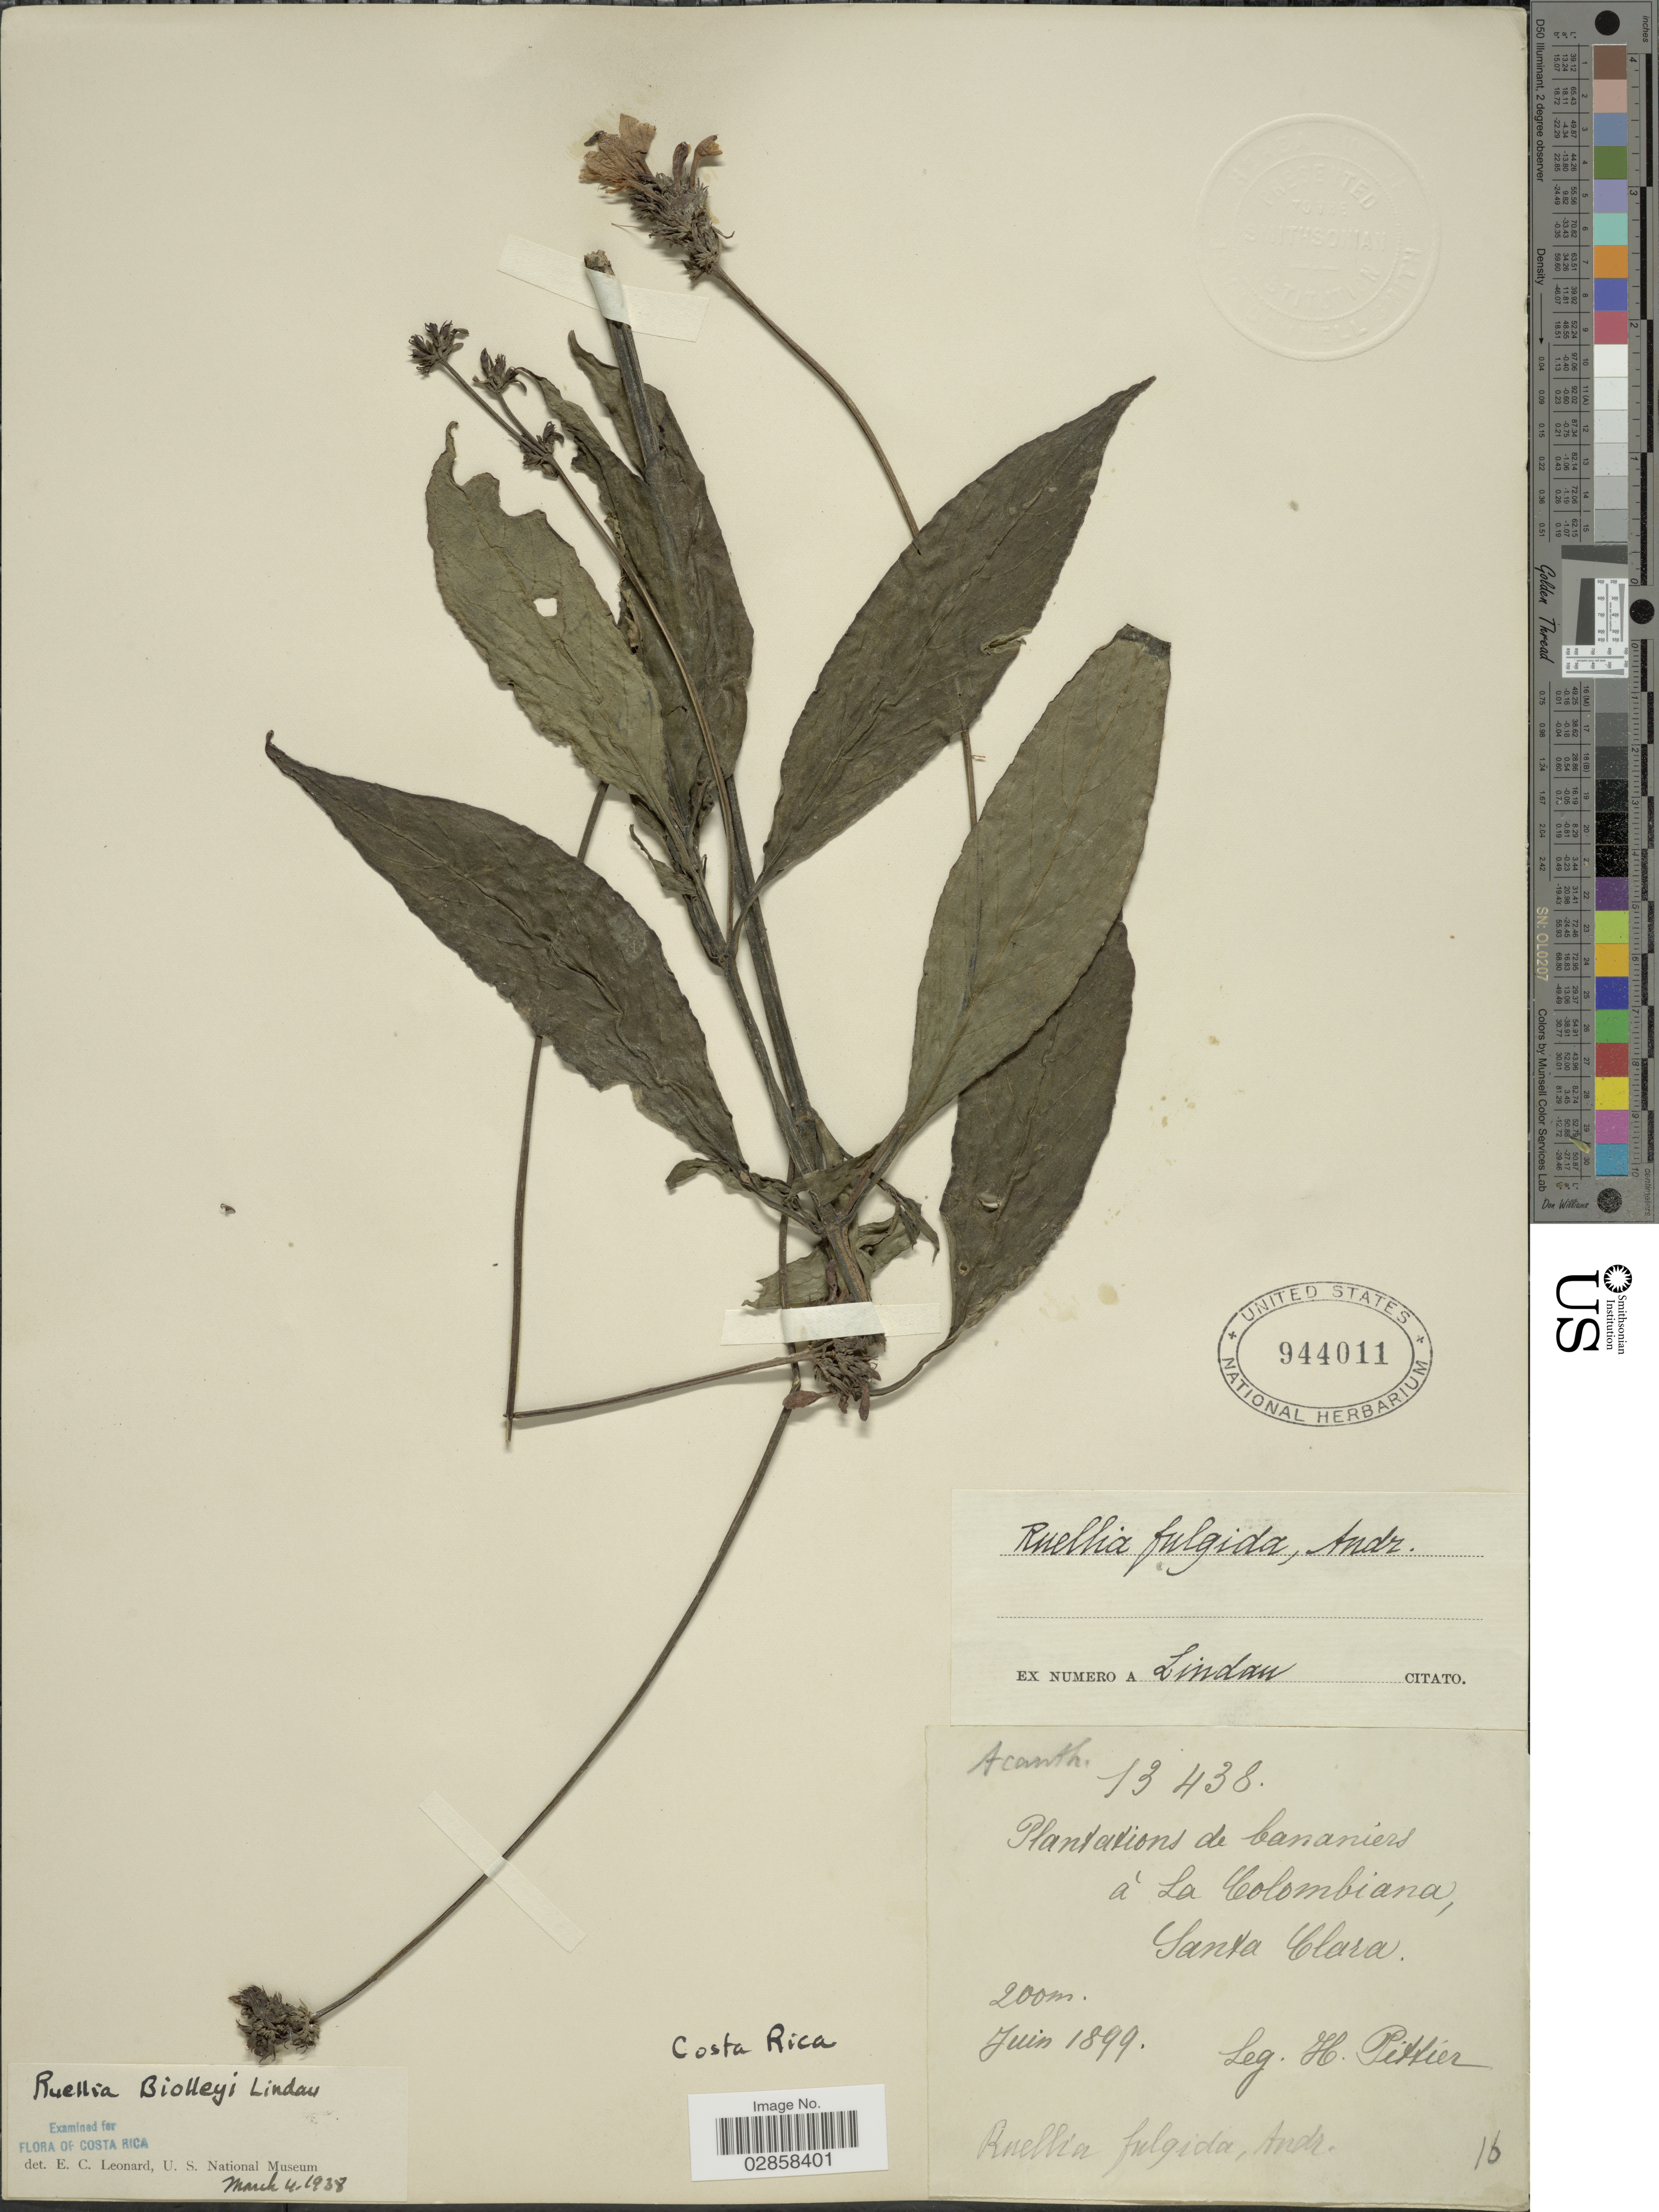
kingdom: Plantae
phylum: Tracheophyta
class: Magnoliopsida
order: Lamiales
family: Acanthaceae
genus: Ruellia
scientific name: Ruellia biolleyi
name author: Lindau in Pittier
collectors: H. F. Pittier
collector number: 134438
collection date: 1899-06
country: Costa Rica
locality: Plantations de bananiers à La Colombiana, Santa Clara.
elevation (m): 200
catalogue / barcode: US 944011